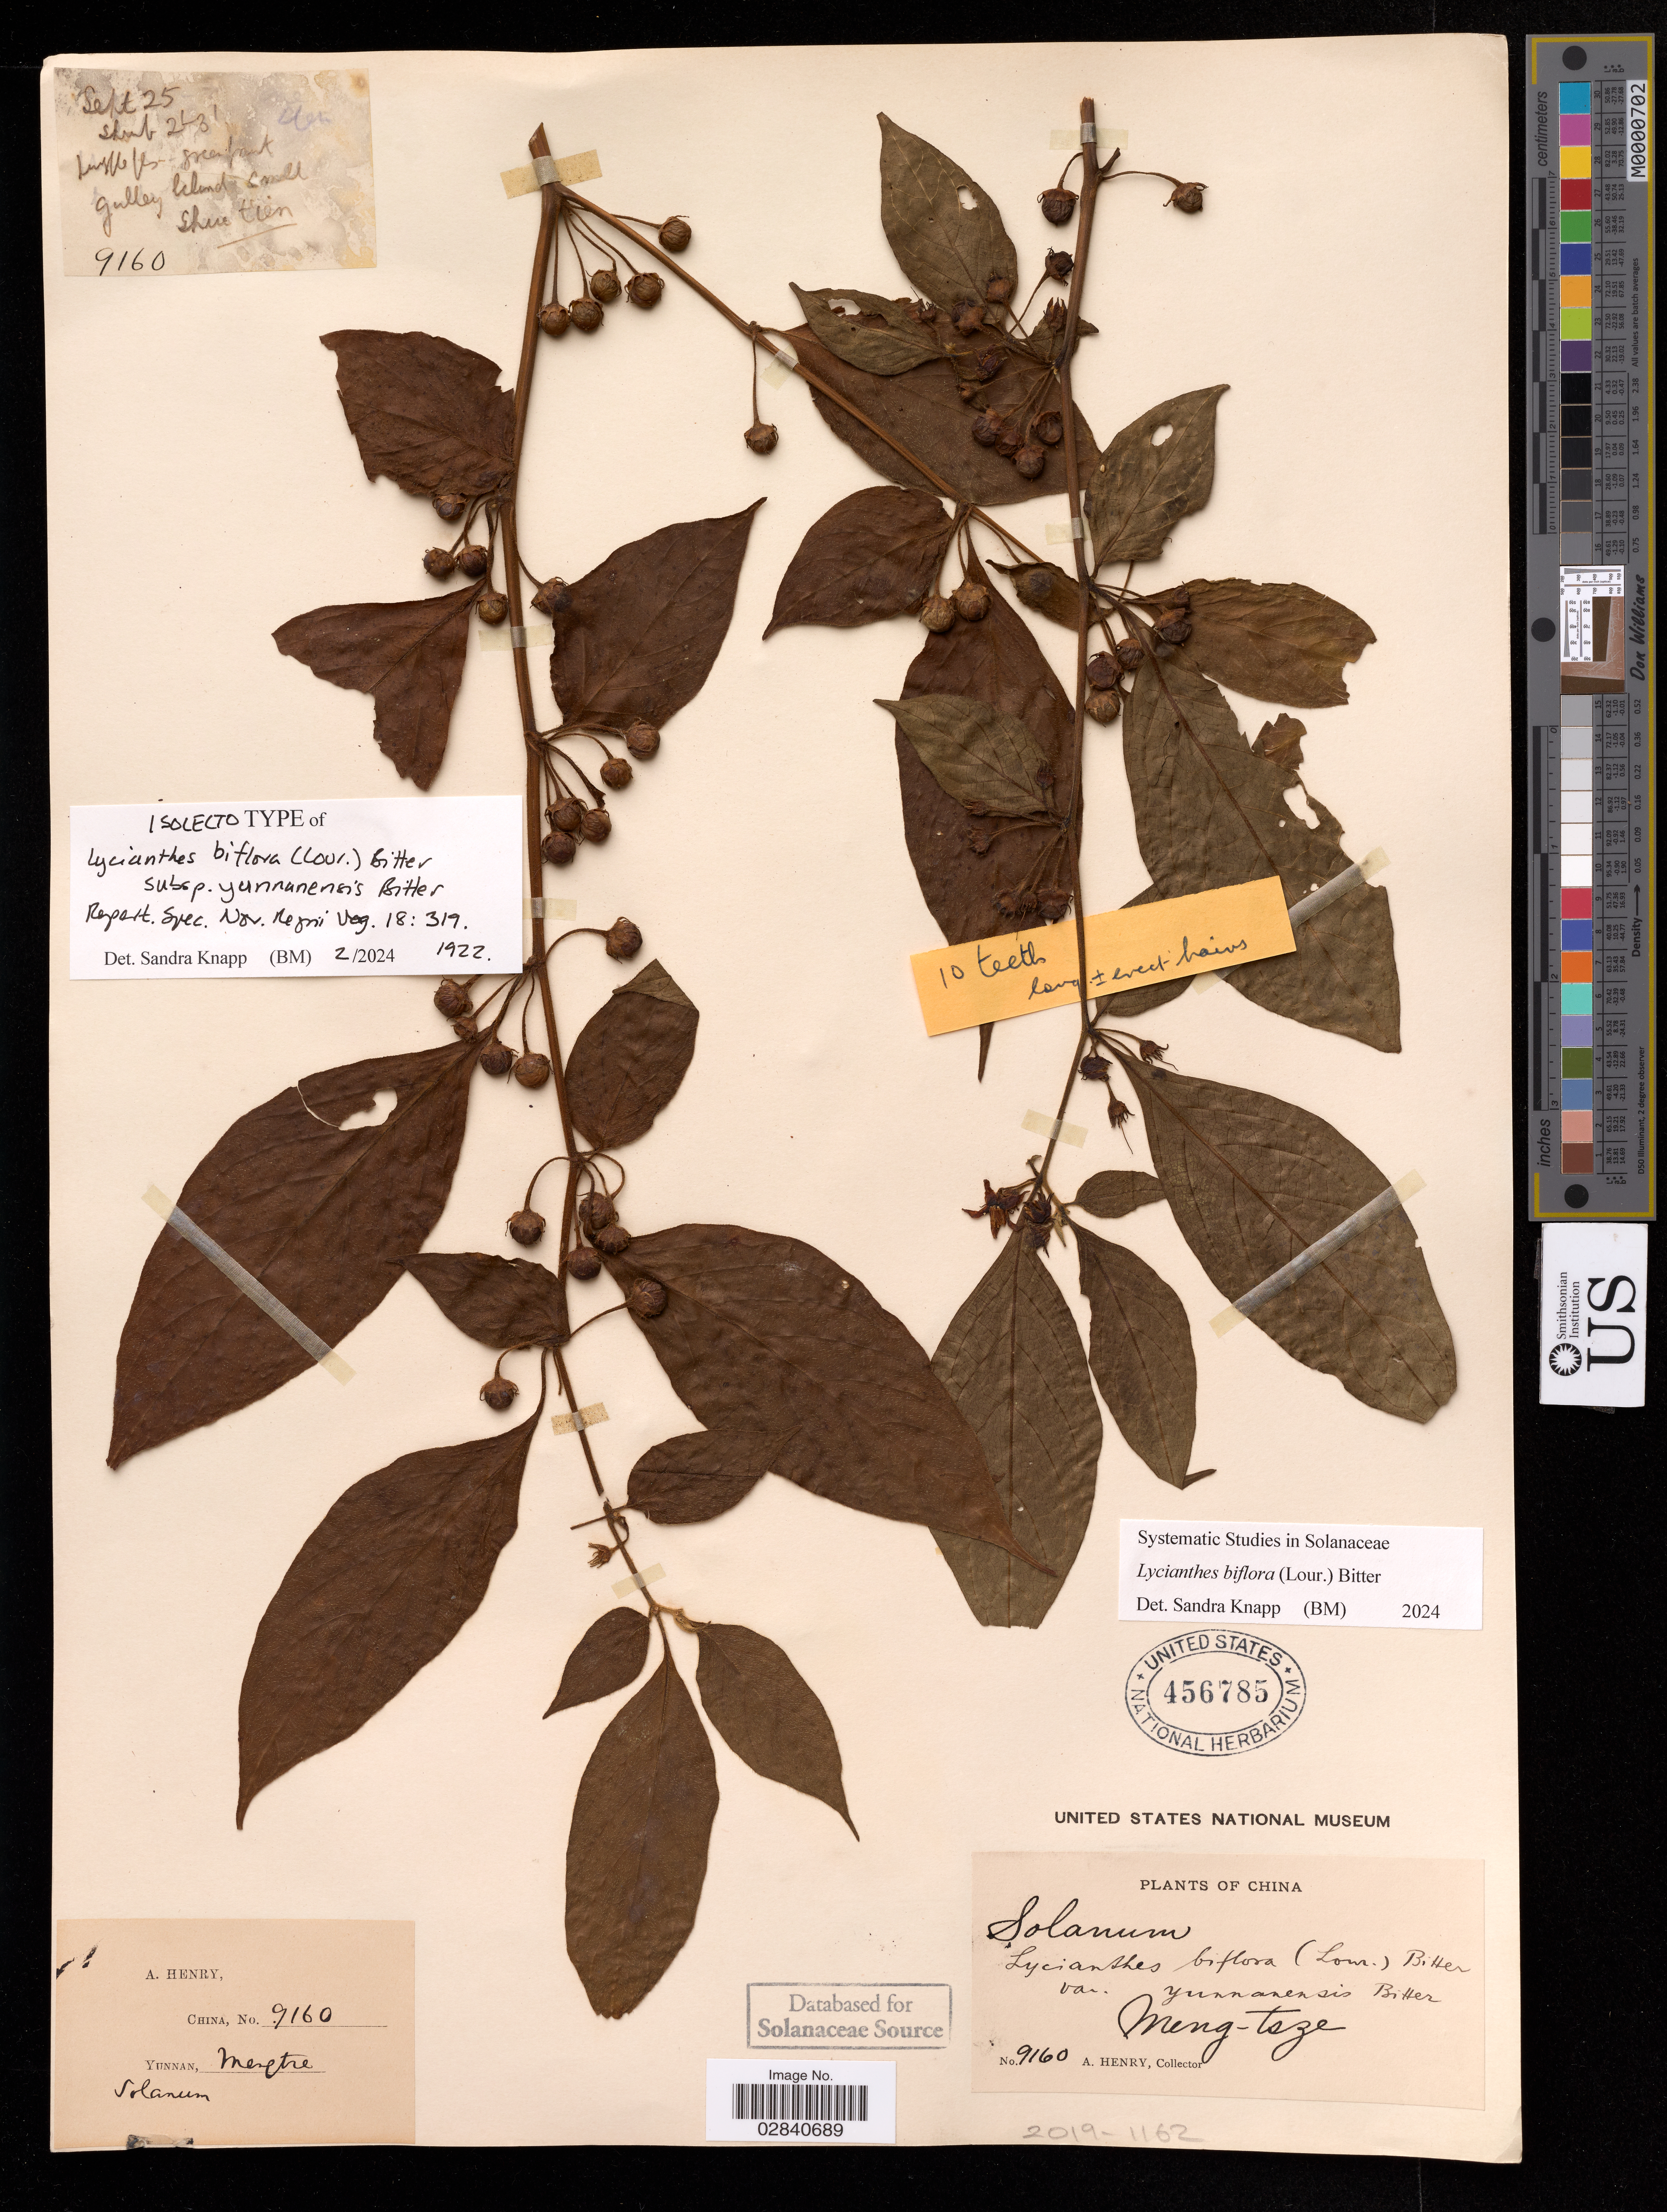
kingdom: Plantae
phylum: Tracheophyta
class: Magnoliopsida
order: Solanales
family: Solanaceae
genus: Lycianthes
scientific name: Lycianthes biflora subsp. yunnanensis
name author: Bitter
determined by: Knapp, S. D.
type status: Isolectotype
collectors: A. Henry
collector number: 9160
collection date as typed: Transcribed d/m/y: /9/25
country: China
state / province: Yunnan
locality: Meng-tsze.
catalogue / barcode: US 456785